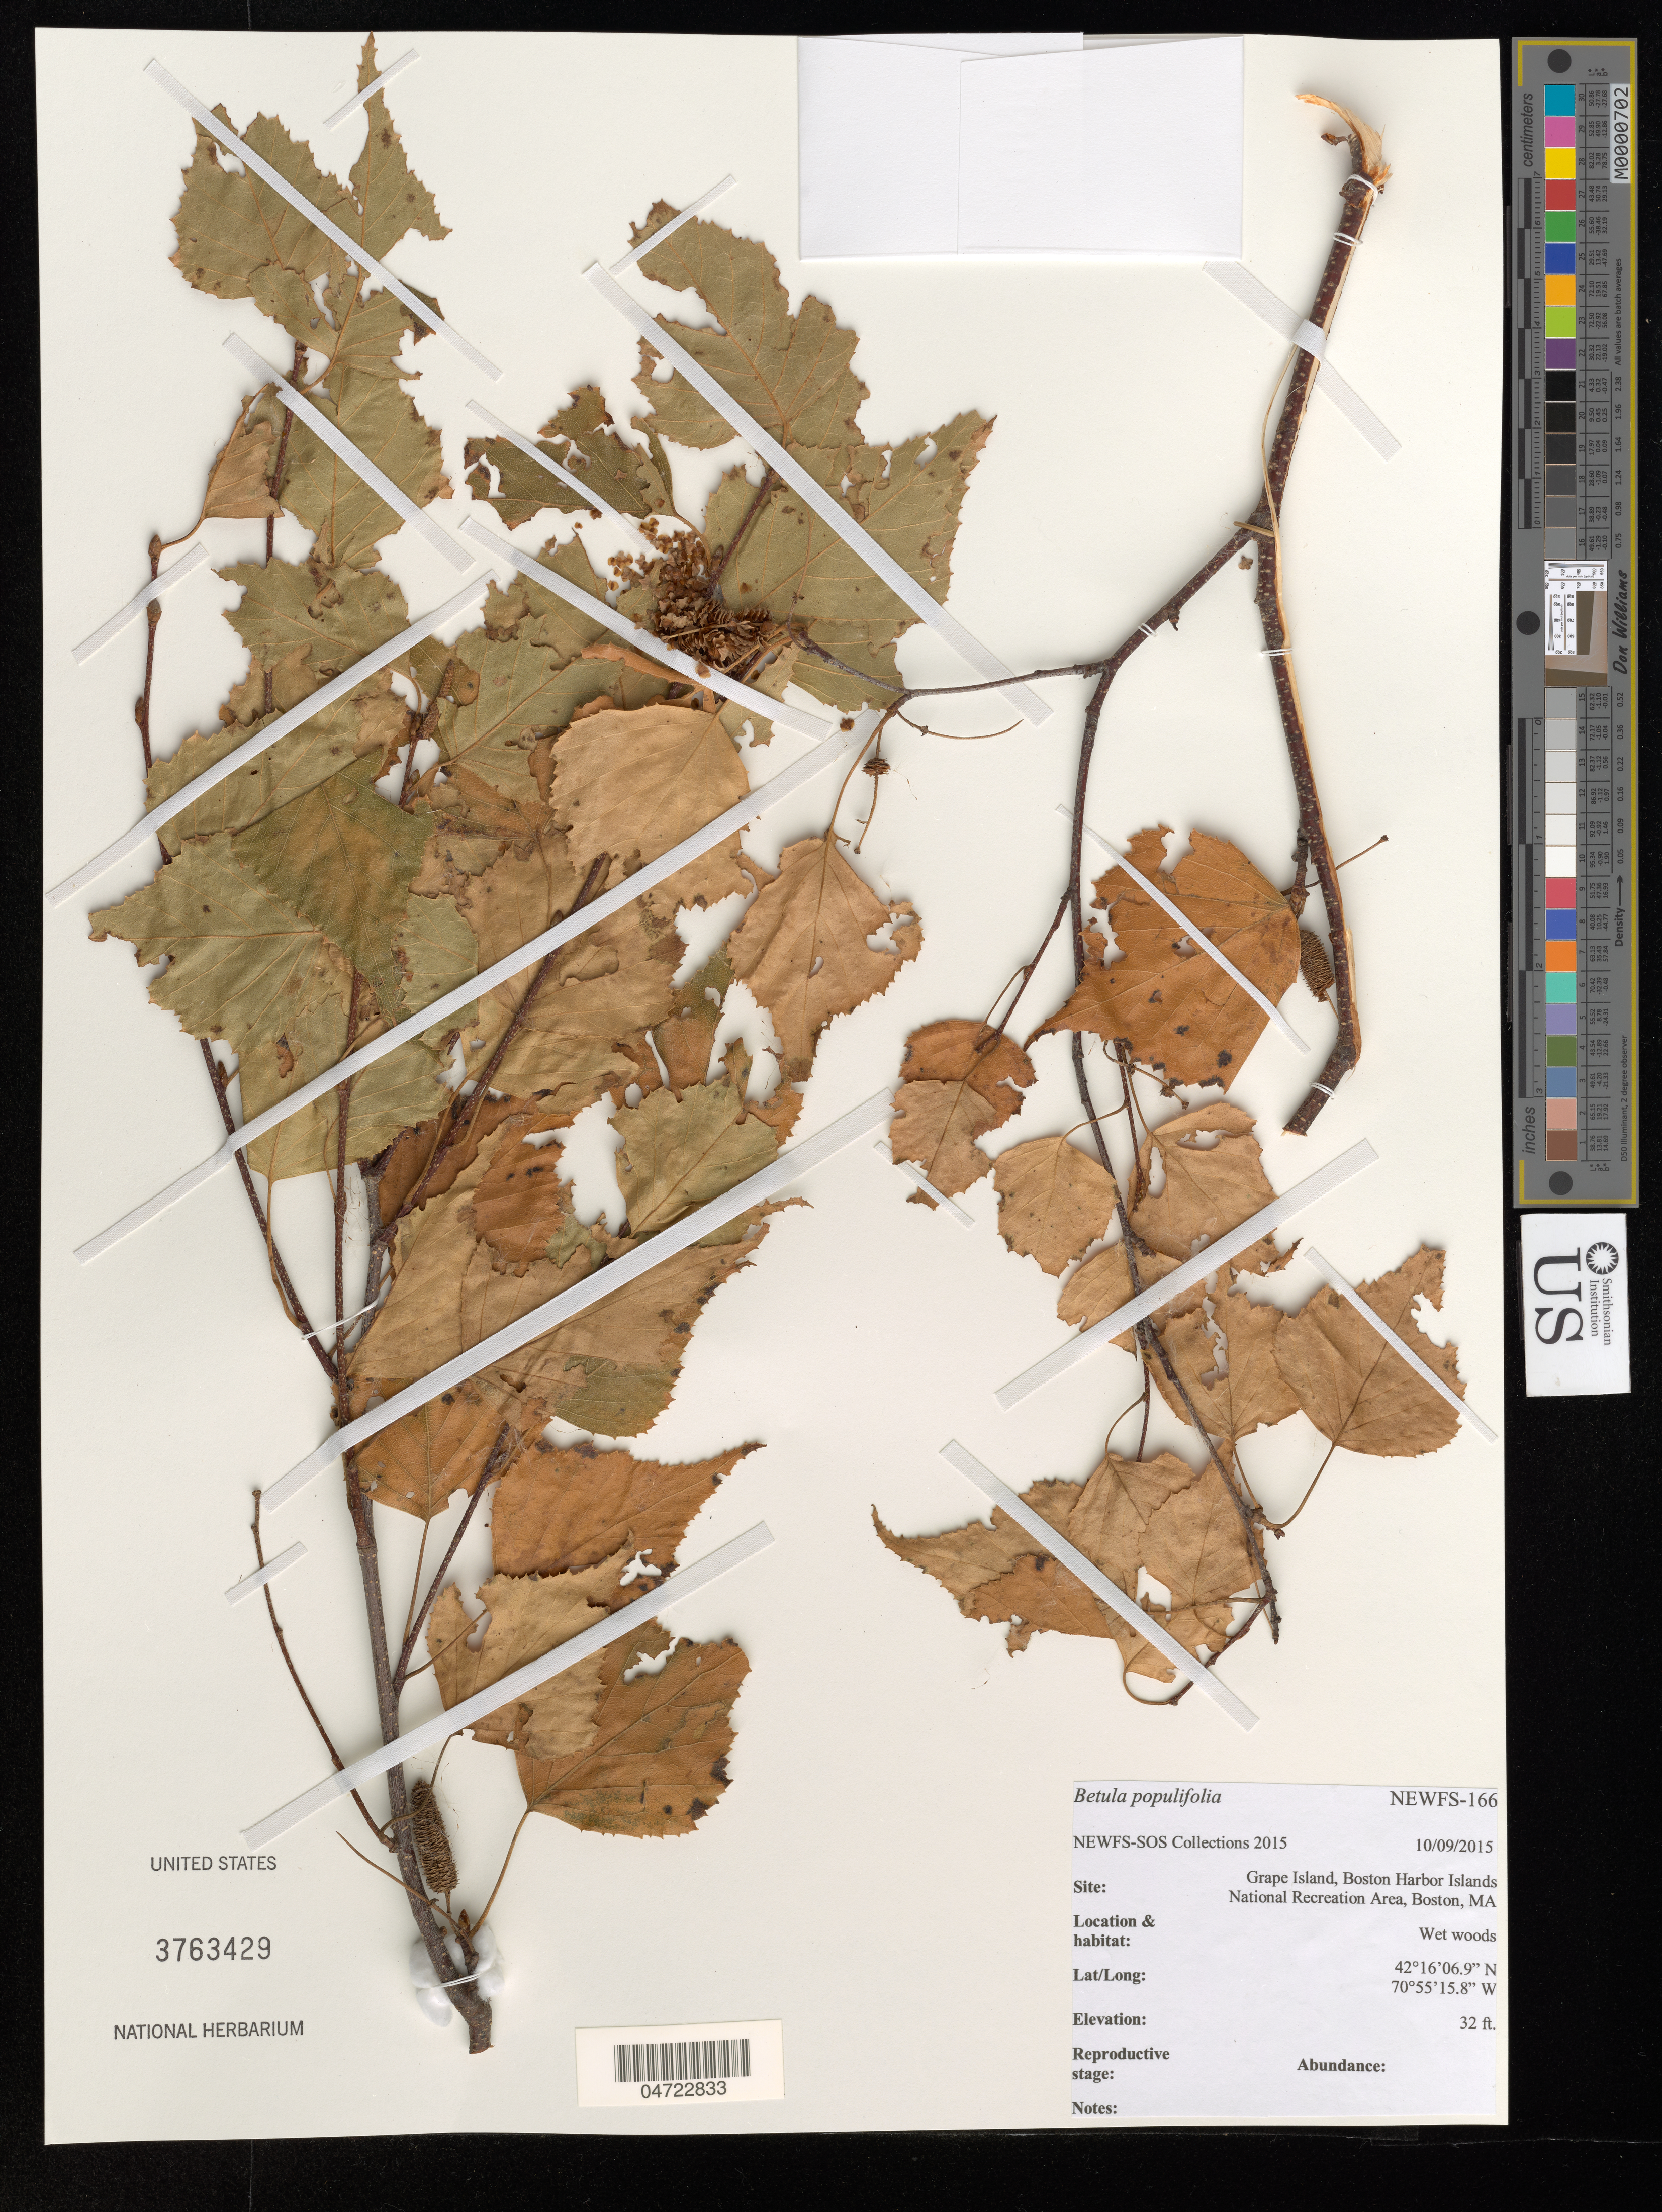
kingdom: Plantae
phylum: Tracheophyta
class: Magnoliopsida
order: Fagales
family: Betulaceae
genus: Betula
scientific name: Betula populifolia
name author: Marshall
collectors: NEWFS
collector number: NEWFS-166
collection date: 2015-10-09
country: United States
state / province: Massachusetts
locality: Grape Island, Boston Harbor Islands National Recreation Area, Boston.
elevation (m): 10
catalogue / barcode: US 3763429